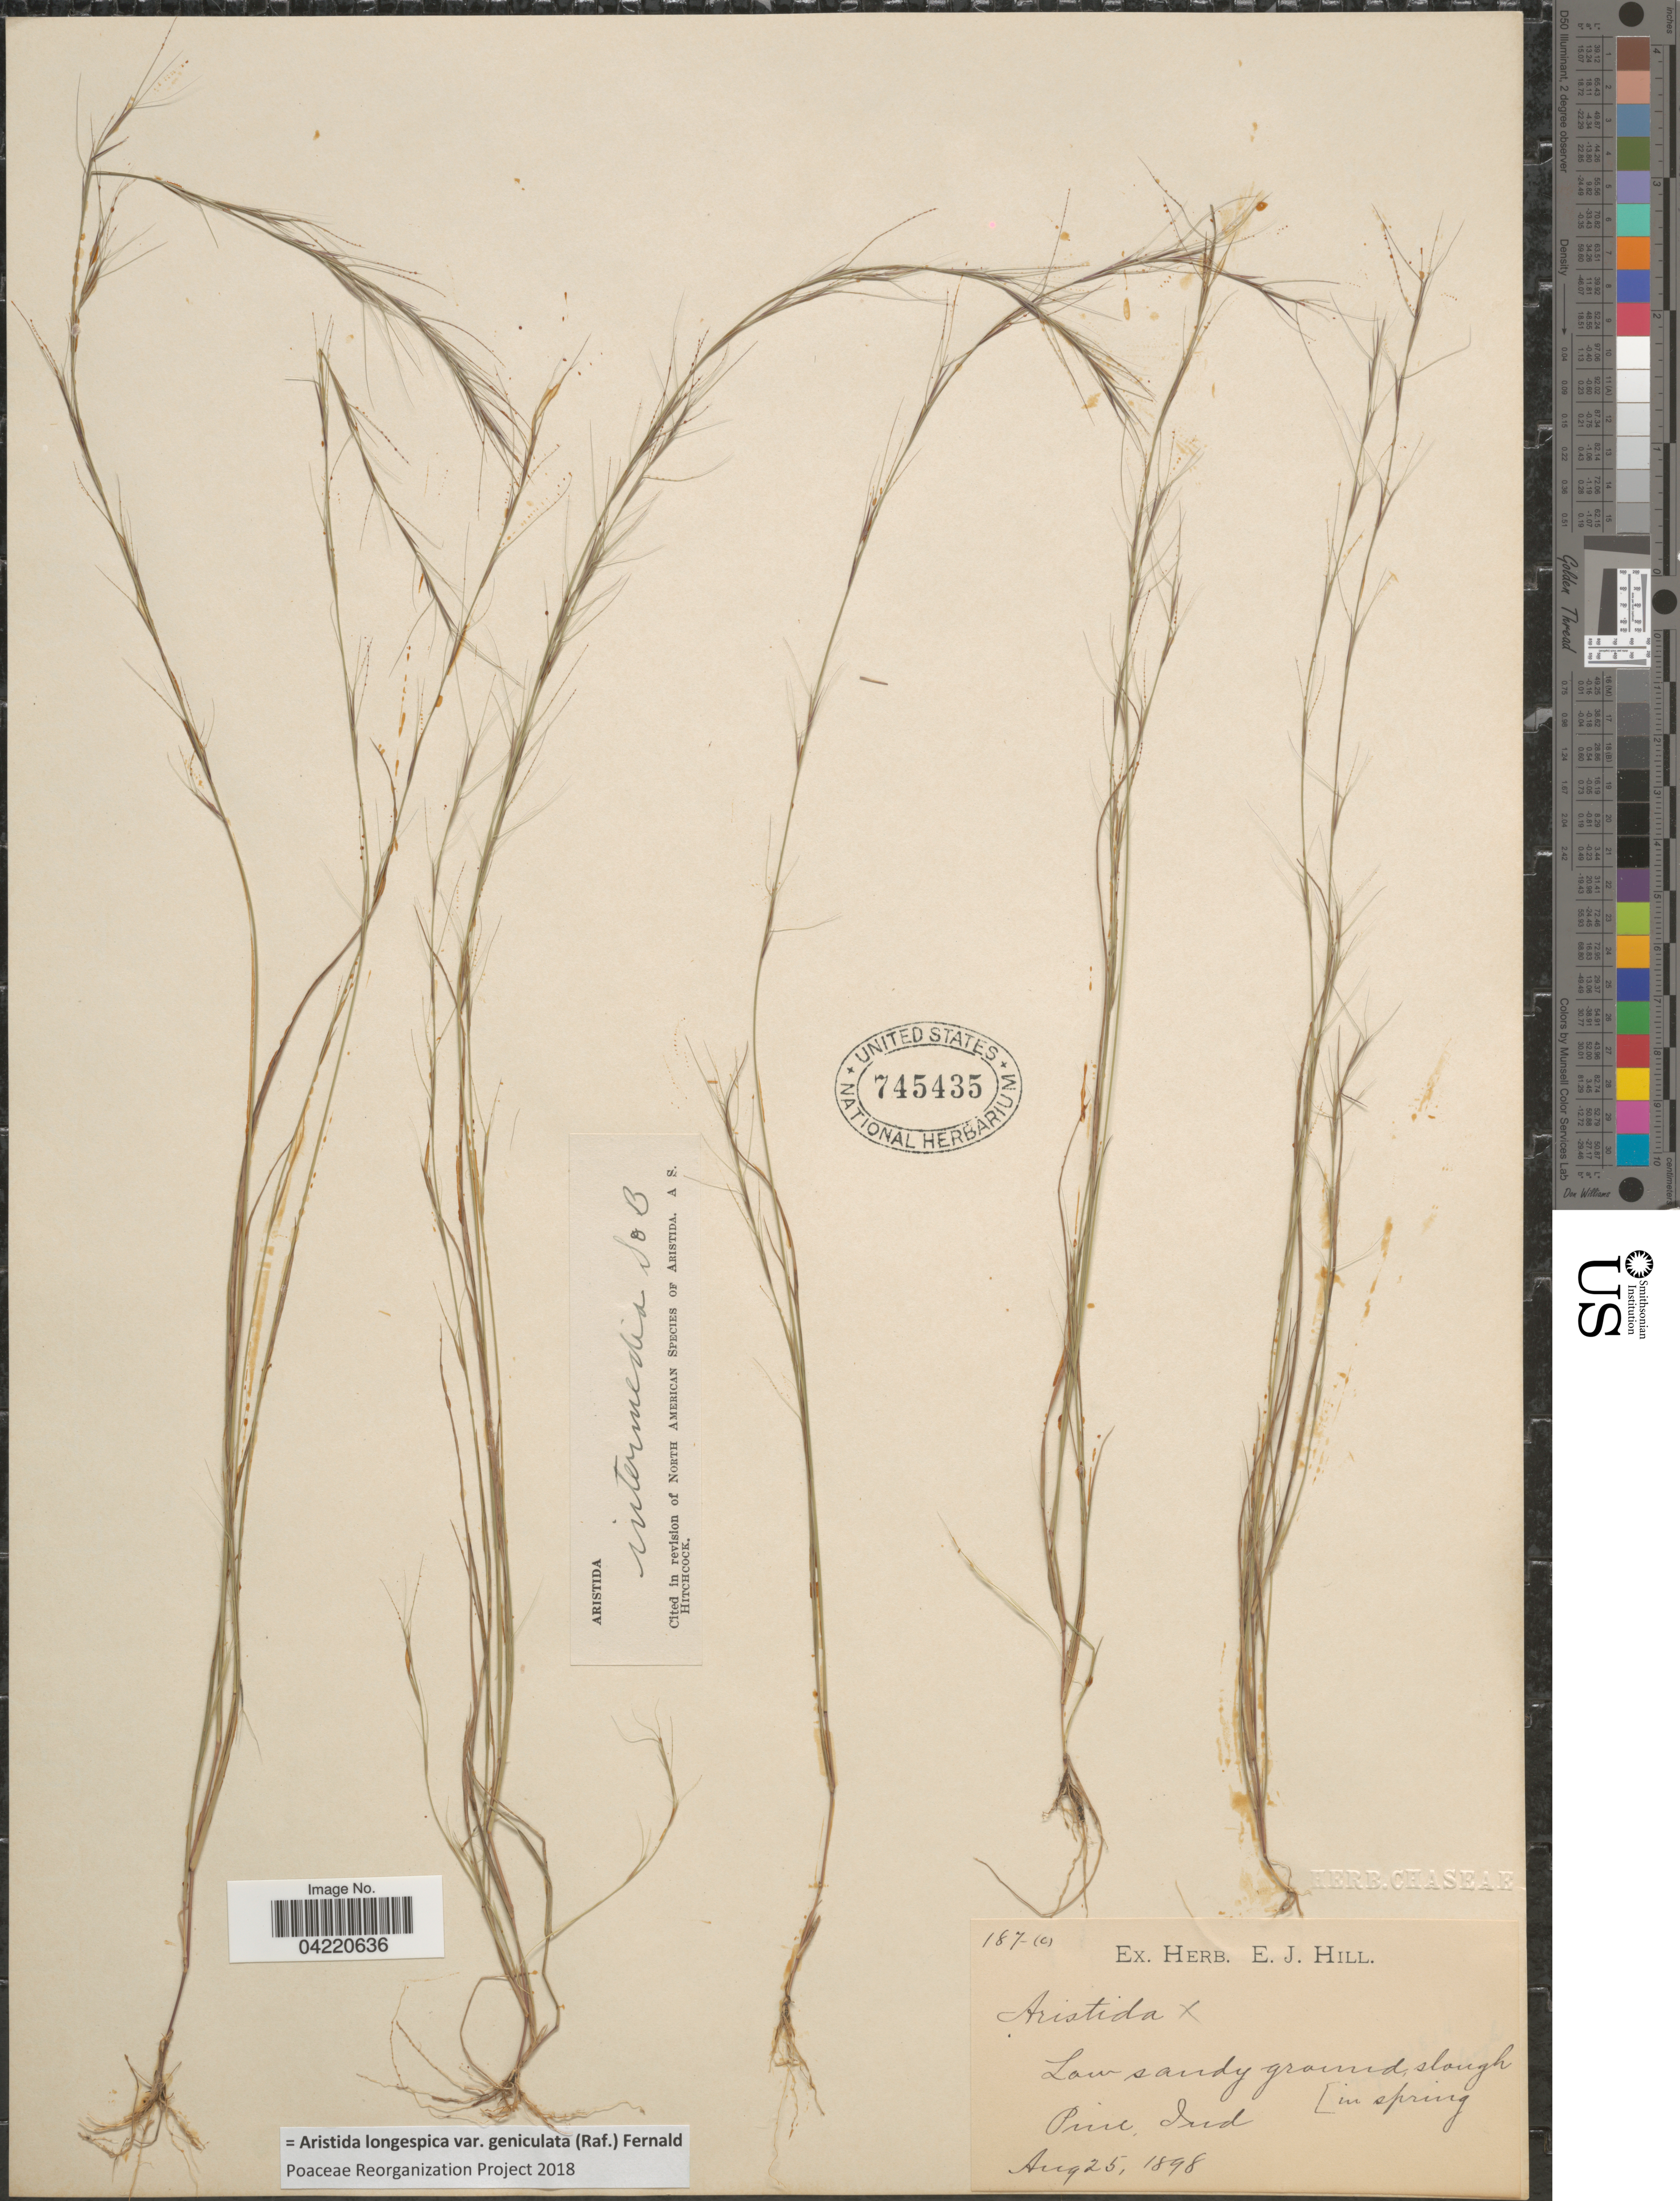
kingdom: Plantae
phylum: Tracheophyta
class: Liliopsida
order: Poales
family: Poaceae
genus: Aristida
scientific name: Aristida longespica var. geniculata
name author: (Raf.) Fernald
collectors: Ex herb. E. J. Hill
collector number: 187c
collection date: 1898-08-25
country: United States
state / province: Indiana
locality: Low sandy ground, slough [in spring. Pine.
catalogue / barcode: US 745435